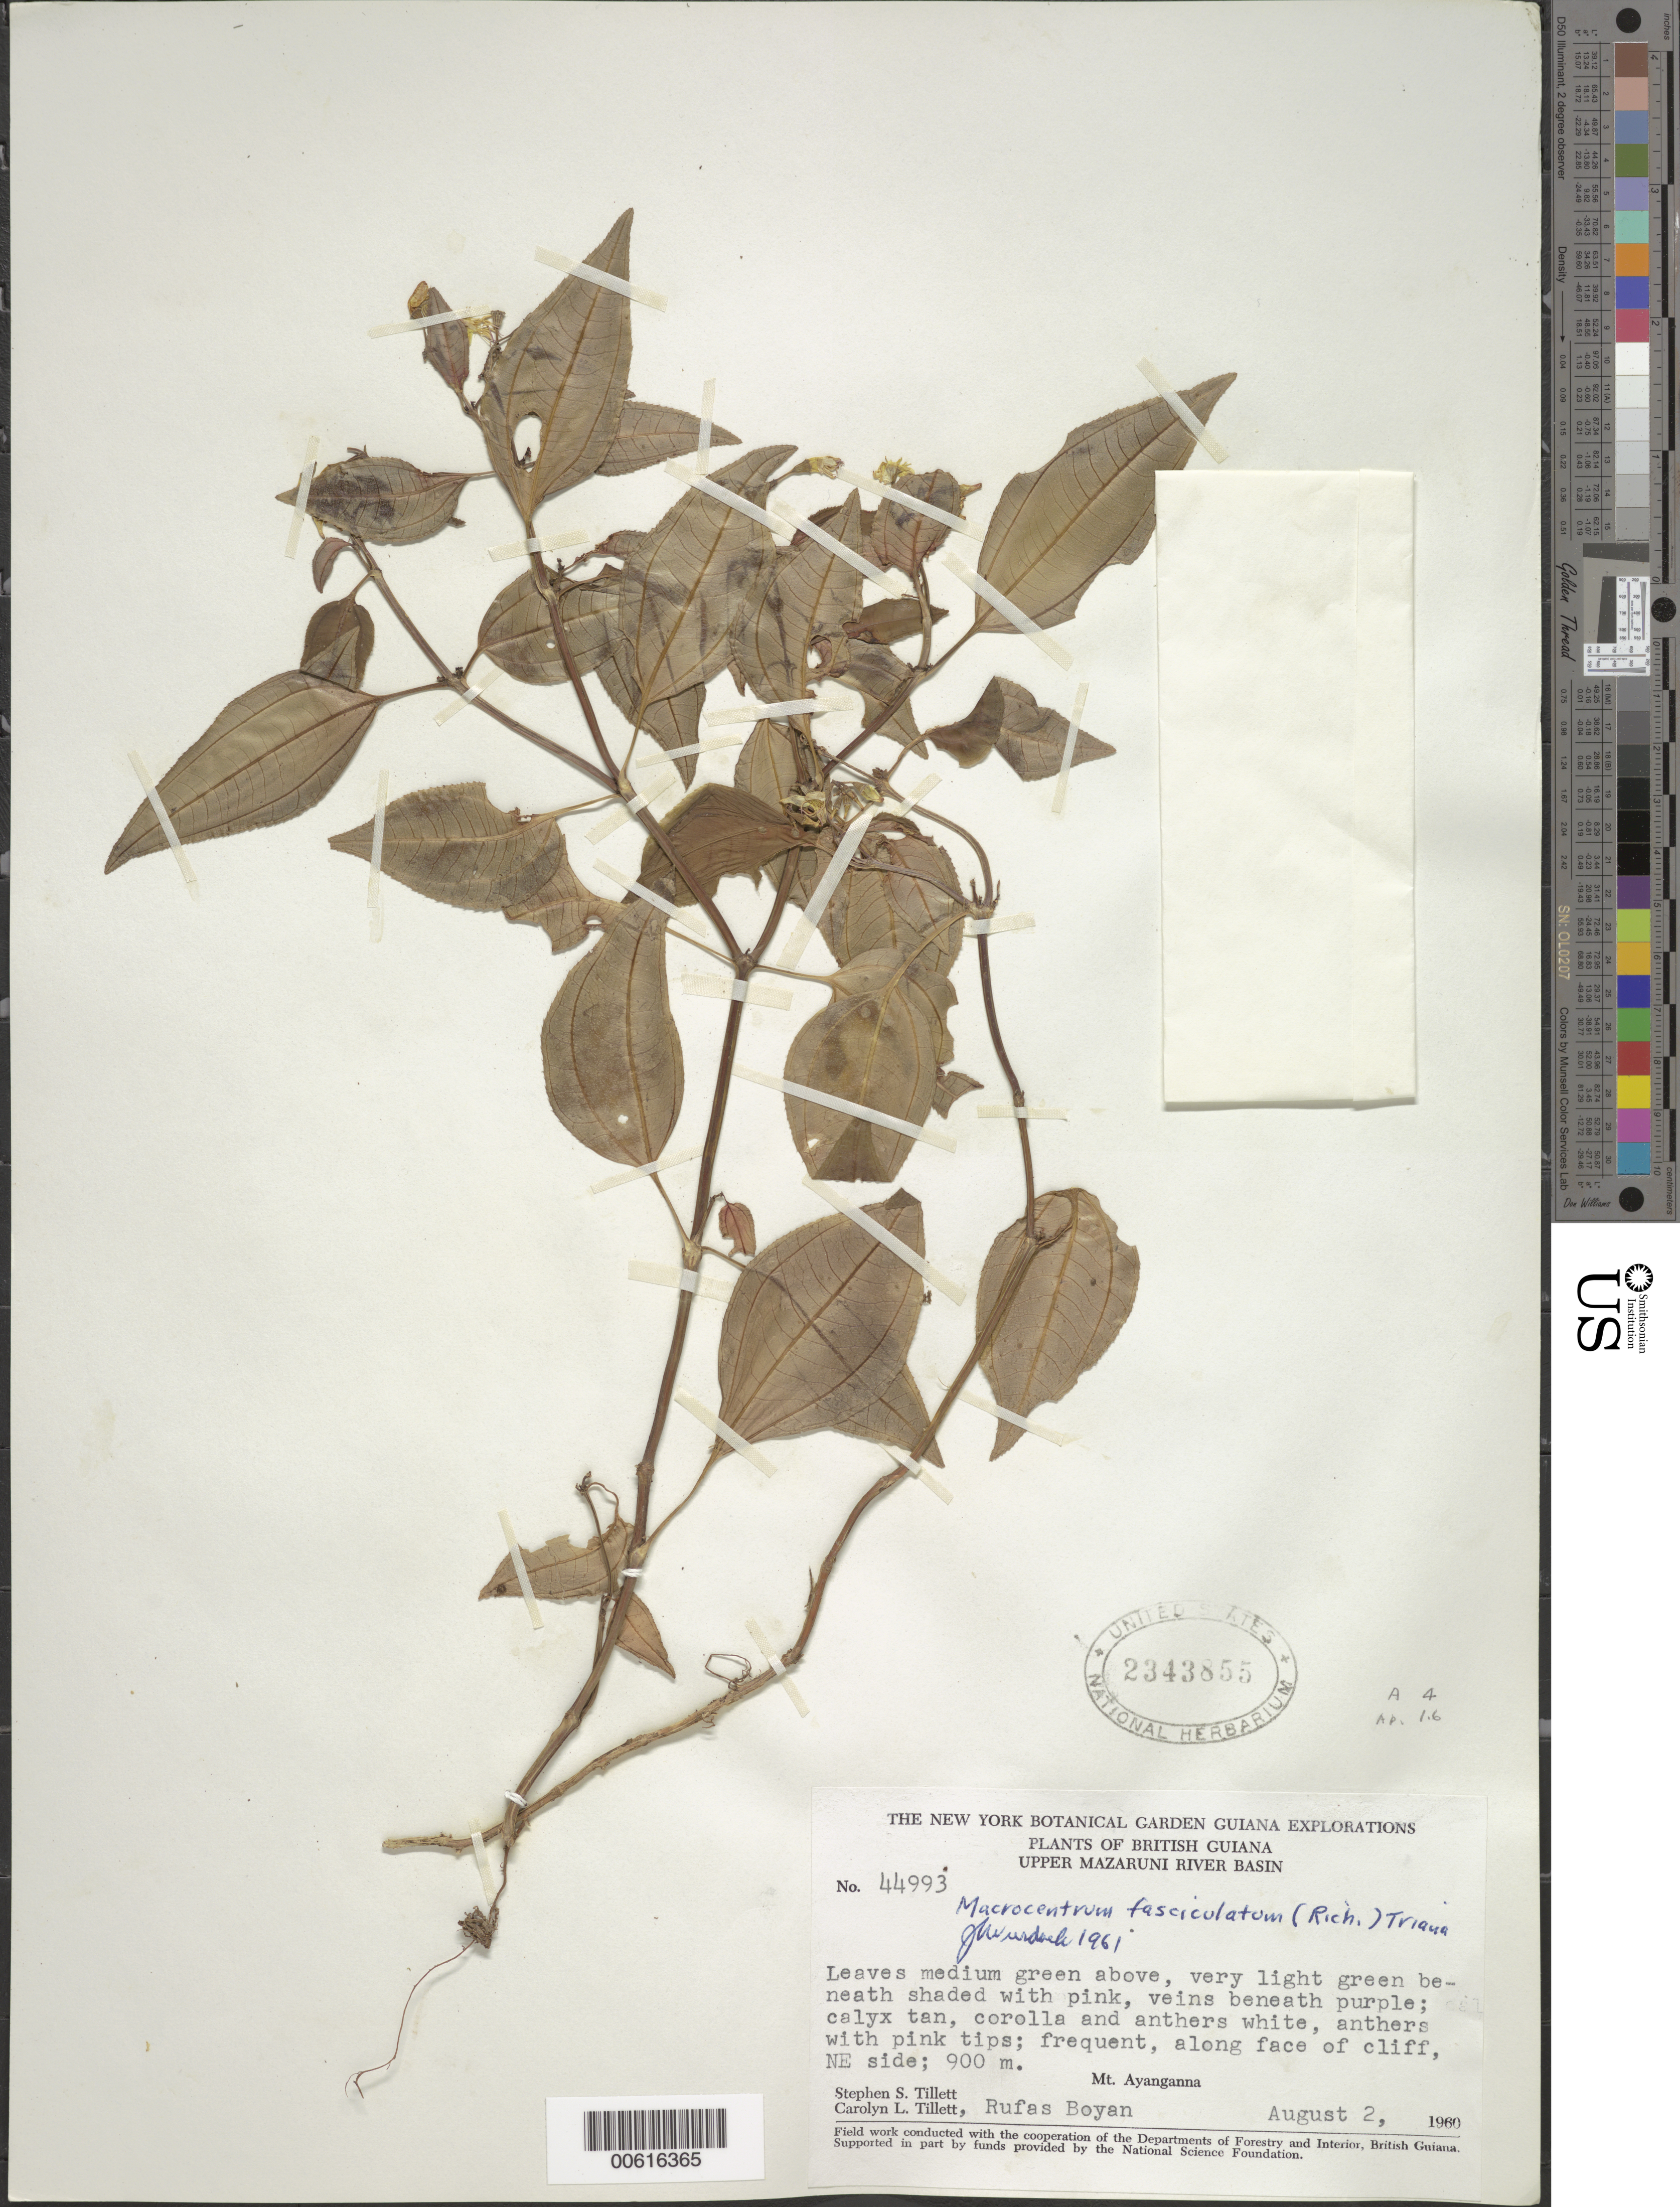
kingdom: Plantae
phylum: Tracheophyta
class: Magnoliopsida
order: Myrtales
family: Melastomataceae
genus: Macrocentrum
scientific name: Macrocentrum fasciculatum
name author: (Rich. ex DC.) Triana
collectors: S. S. Tillett, C. L. Tillett & R. Boyan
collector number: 44993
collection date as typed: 2-Aug-60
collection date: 1960-08-02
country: Guyana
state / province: Cuyuni-Mazaruni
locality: Mt. Ayanganna, NE side of, Upper Mazaruni R Basin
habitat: Face of cliff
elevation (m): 900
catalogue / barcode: US 2343855